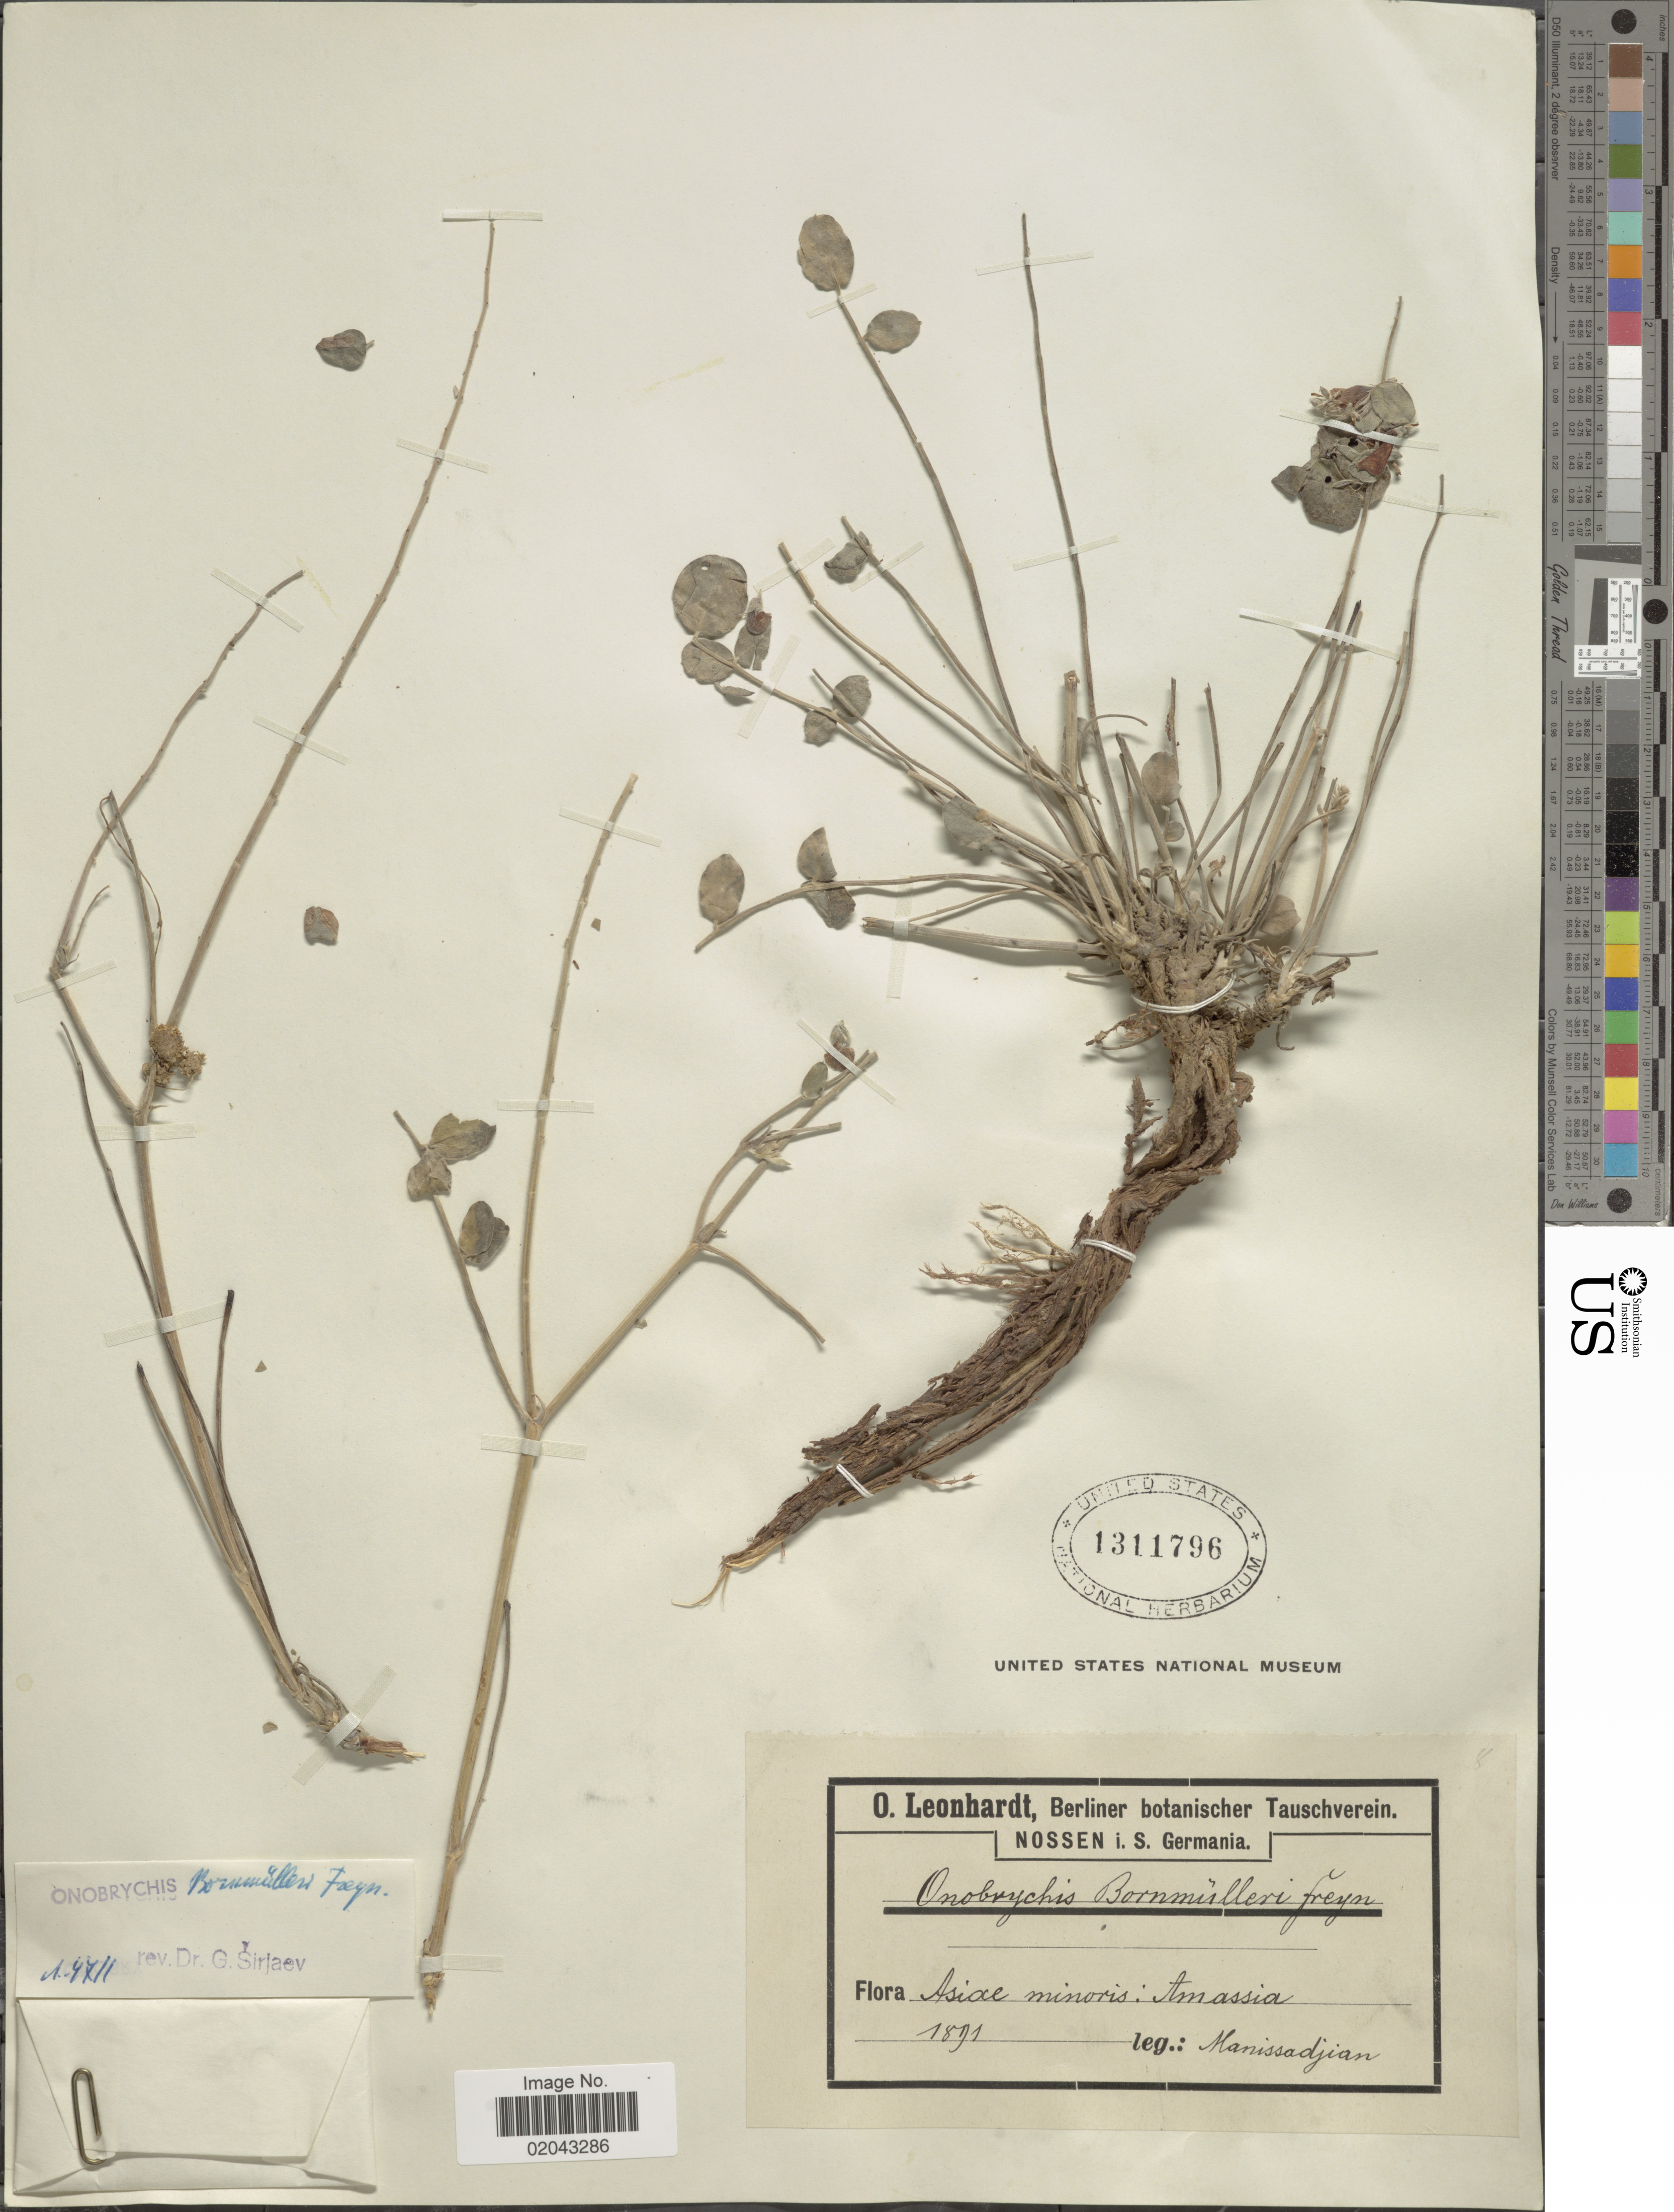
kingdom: Plantae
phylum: Tracheophyta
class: Magnoliopsida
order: Fabales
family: Fabaceae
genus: Onobrychis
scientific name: Onobrychis bornmuelleri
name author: Freyn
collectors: -. Manissadjian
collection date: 1891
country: Turkey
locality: Asiae minoris: Amassia.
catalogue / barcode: US 1311796